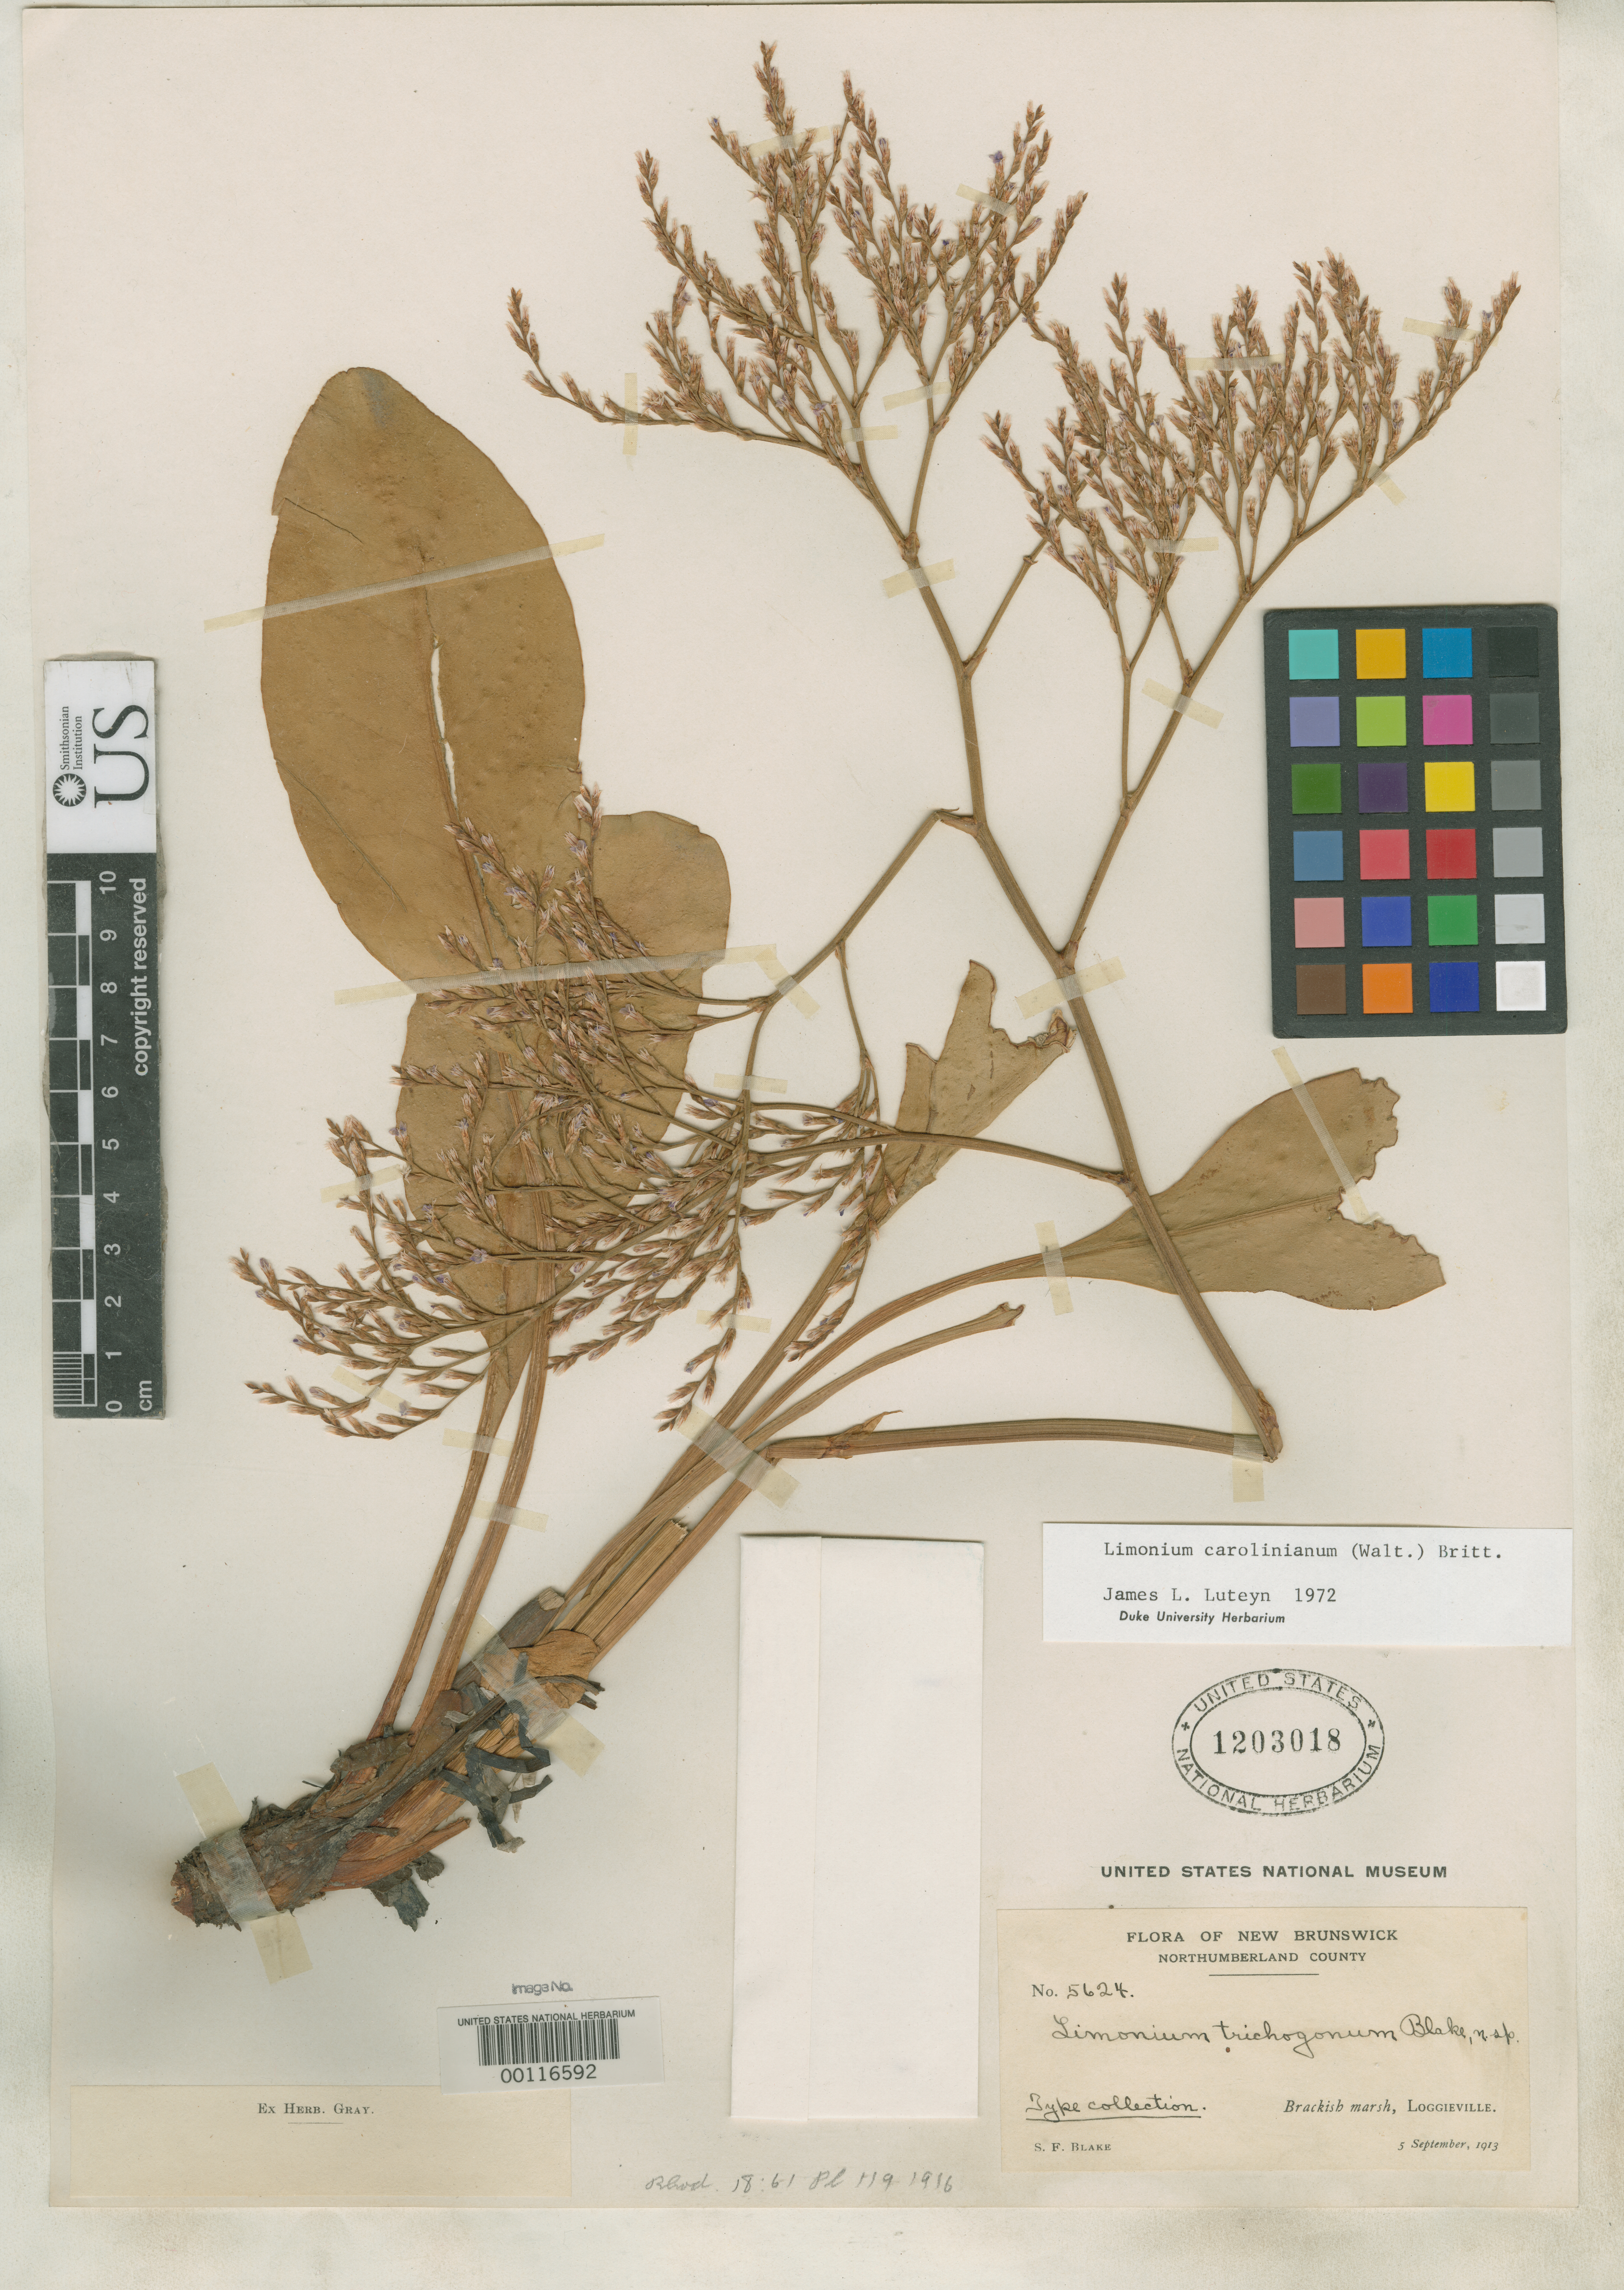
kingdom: Plantae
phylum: Tracheophyta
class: Magnoliopsida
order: Caryophyllales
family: Plumbaginaceae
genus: Limonium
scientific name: Limonium trichogonum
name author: S.F. Blake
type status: Isotype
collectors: S. Blake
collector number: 5624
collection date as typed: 05 Sep 1913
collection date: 1913-09-05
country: Canada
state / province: New Brunswick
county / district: Northumberland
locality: Loggieville.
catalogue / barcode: US 1203018